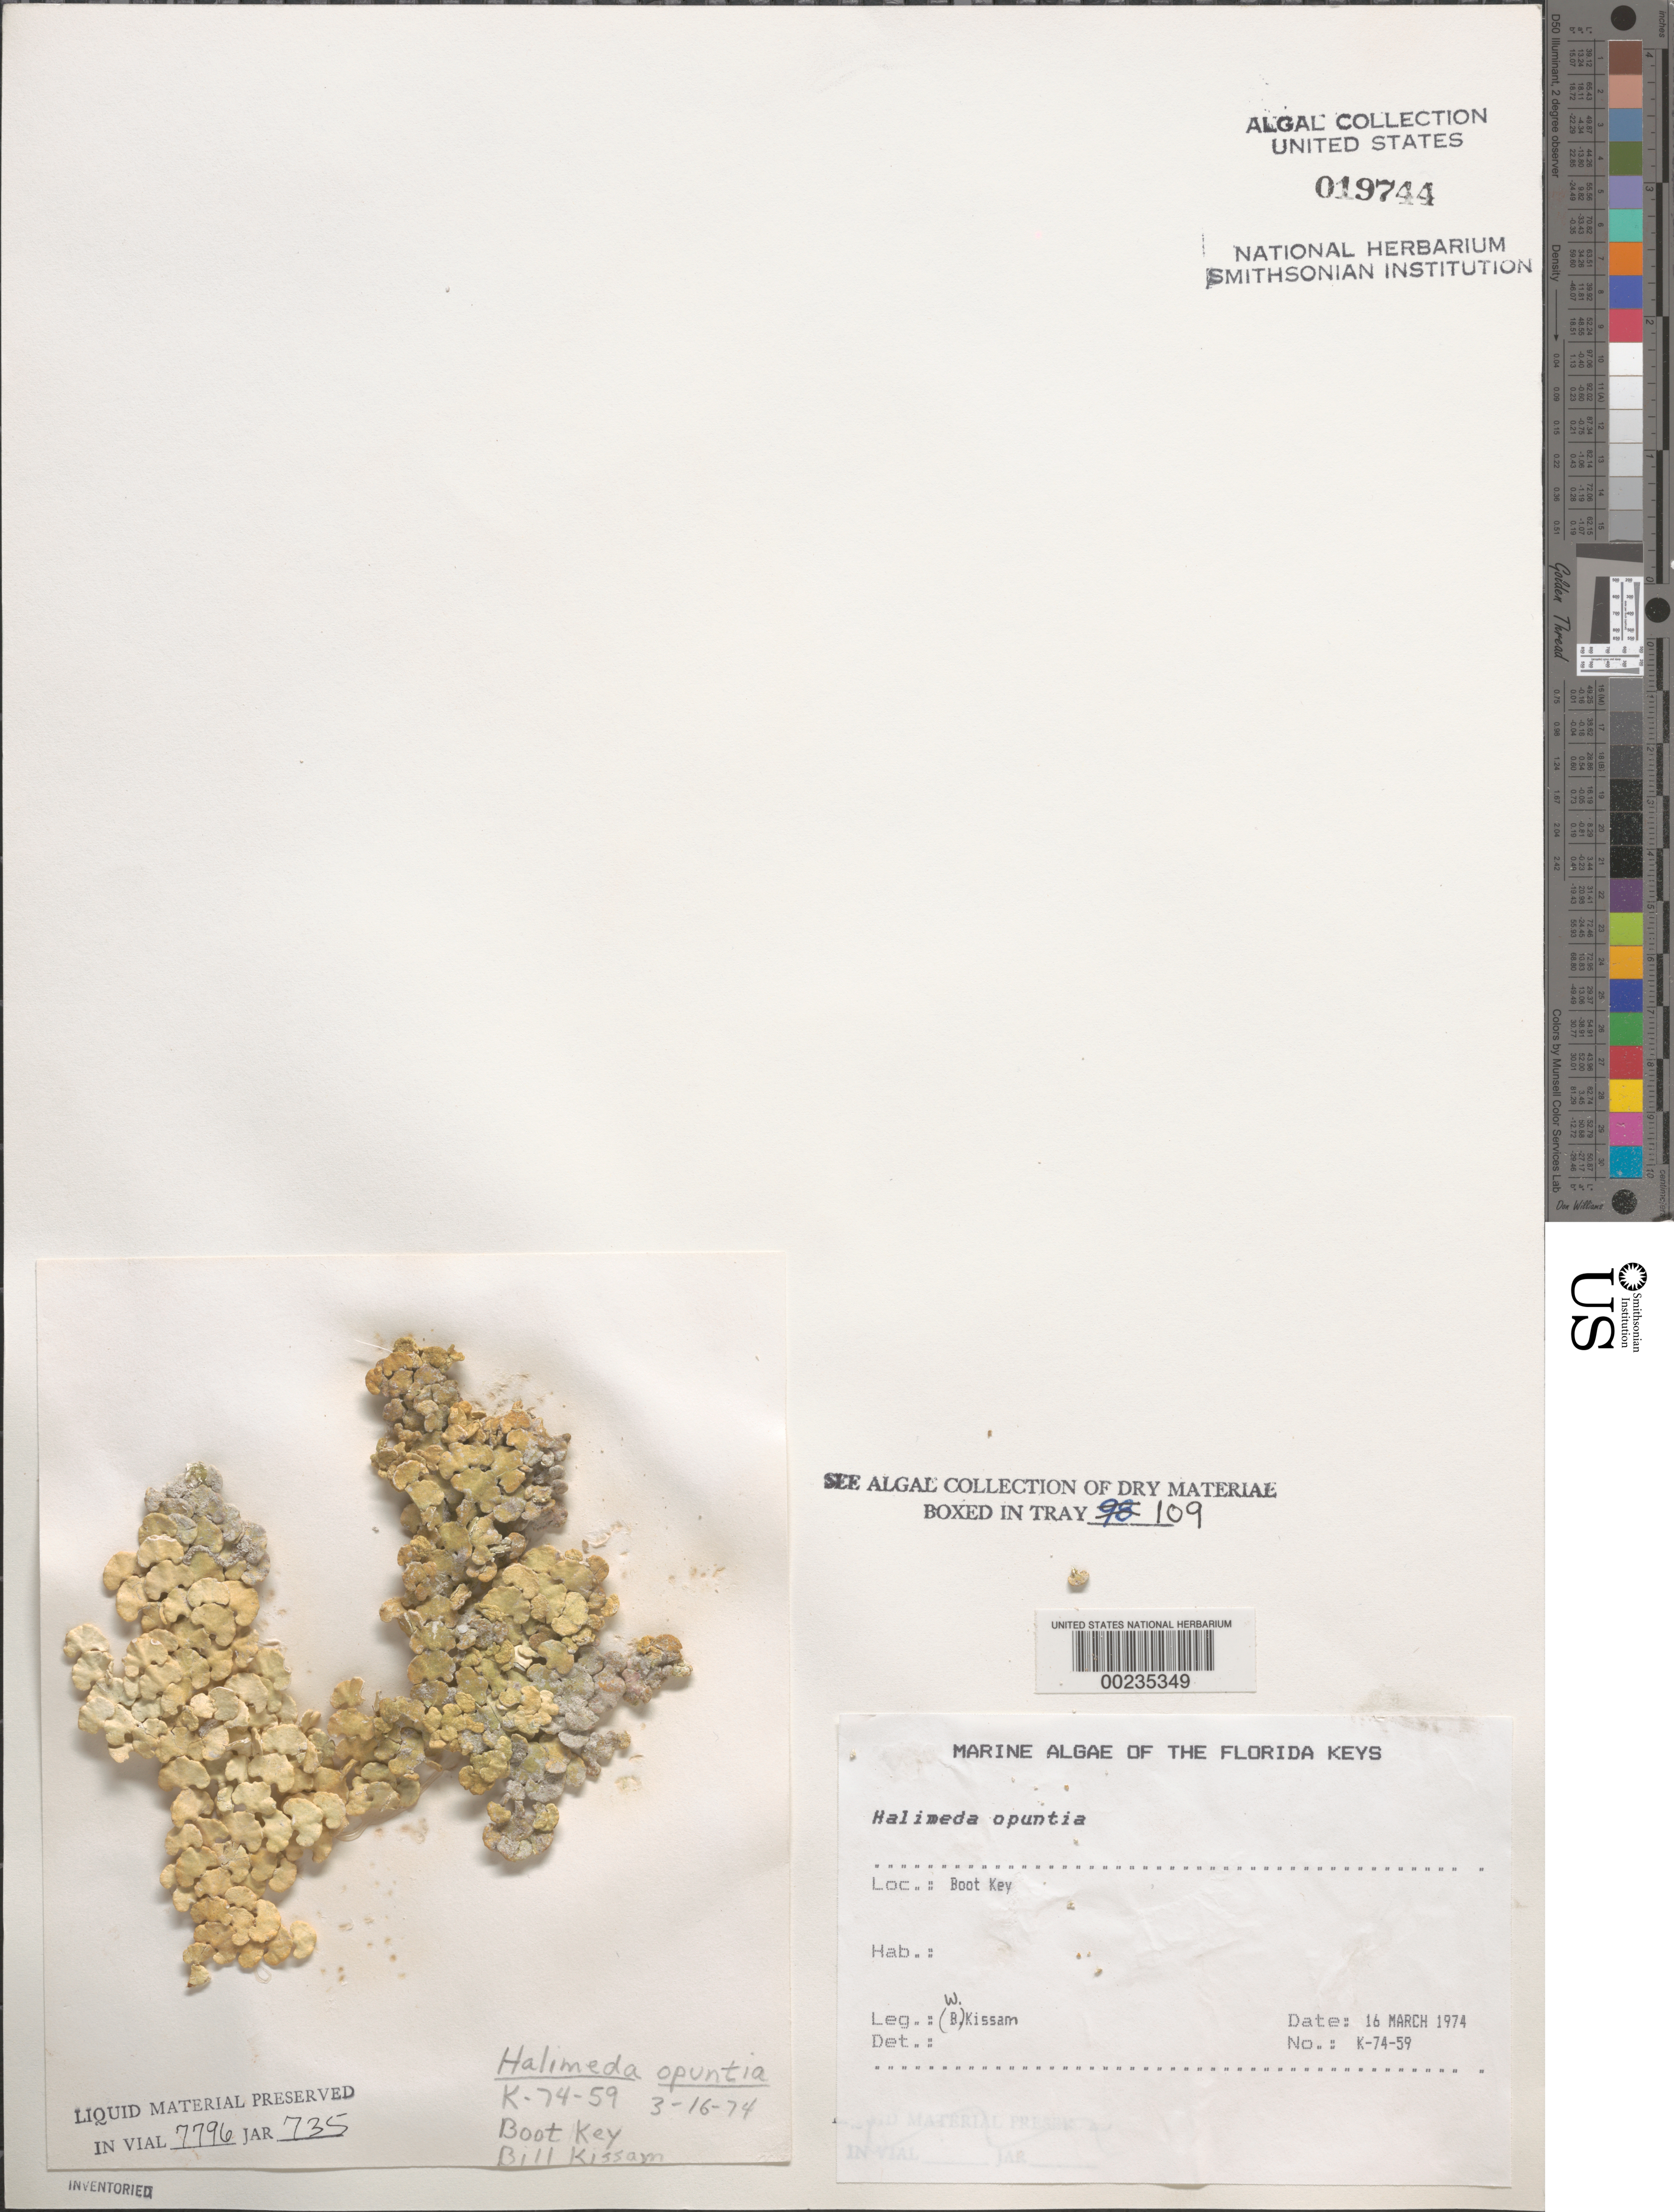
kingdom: Plantae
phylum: Chlorophyta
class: Ulvophyceae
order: Bryopsidales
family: Halimedaceae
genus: Halimeda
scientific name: Halimeda opuntia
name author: (L.) J.V.Lamouroux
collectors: W. Kissam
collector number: K-74-59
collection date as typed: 16 Mar 1974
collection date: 1974-03-16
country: United States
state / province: Florida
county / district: Monroe County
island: Boot Key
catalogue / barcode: US 19744